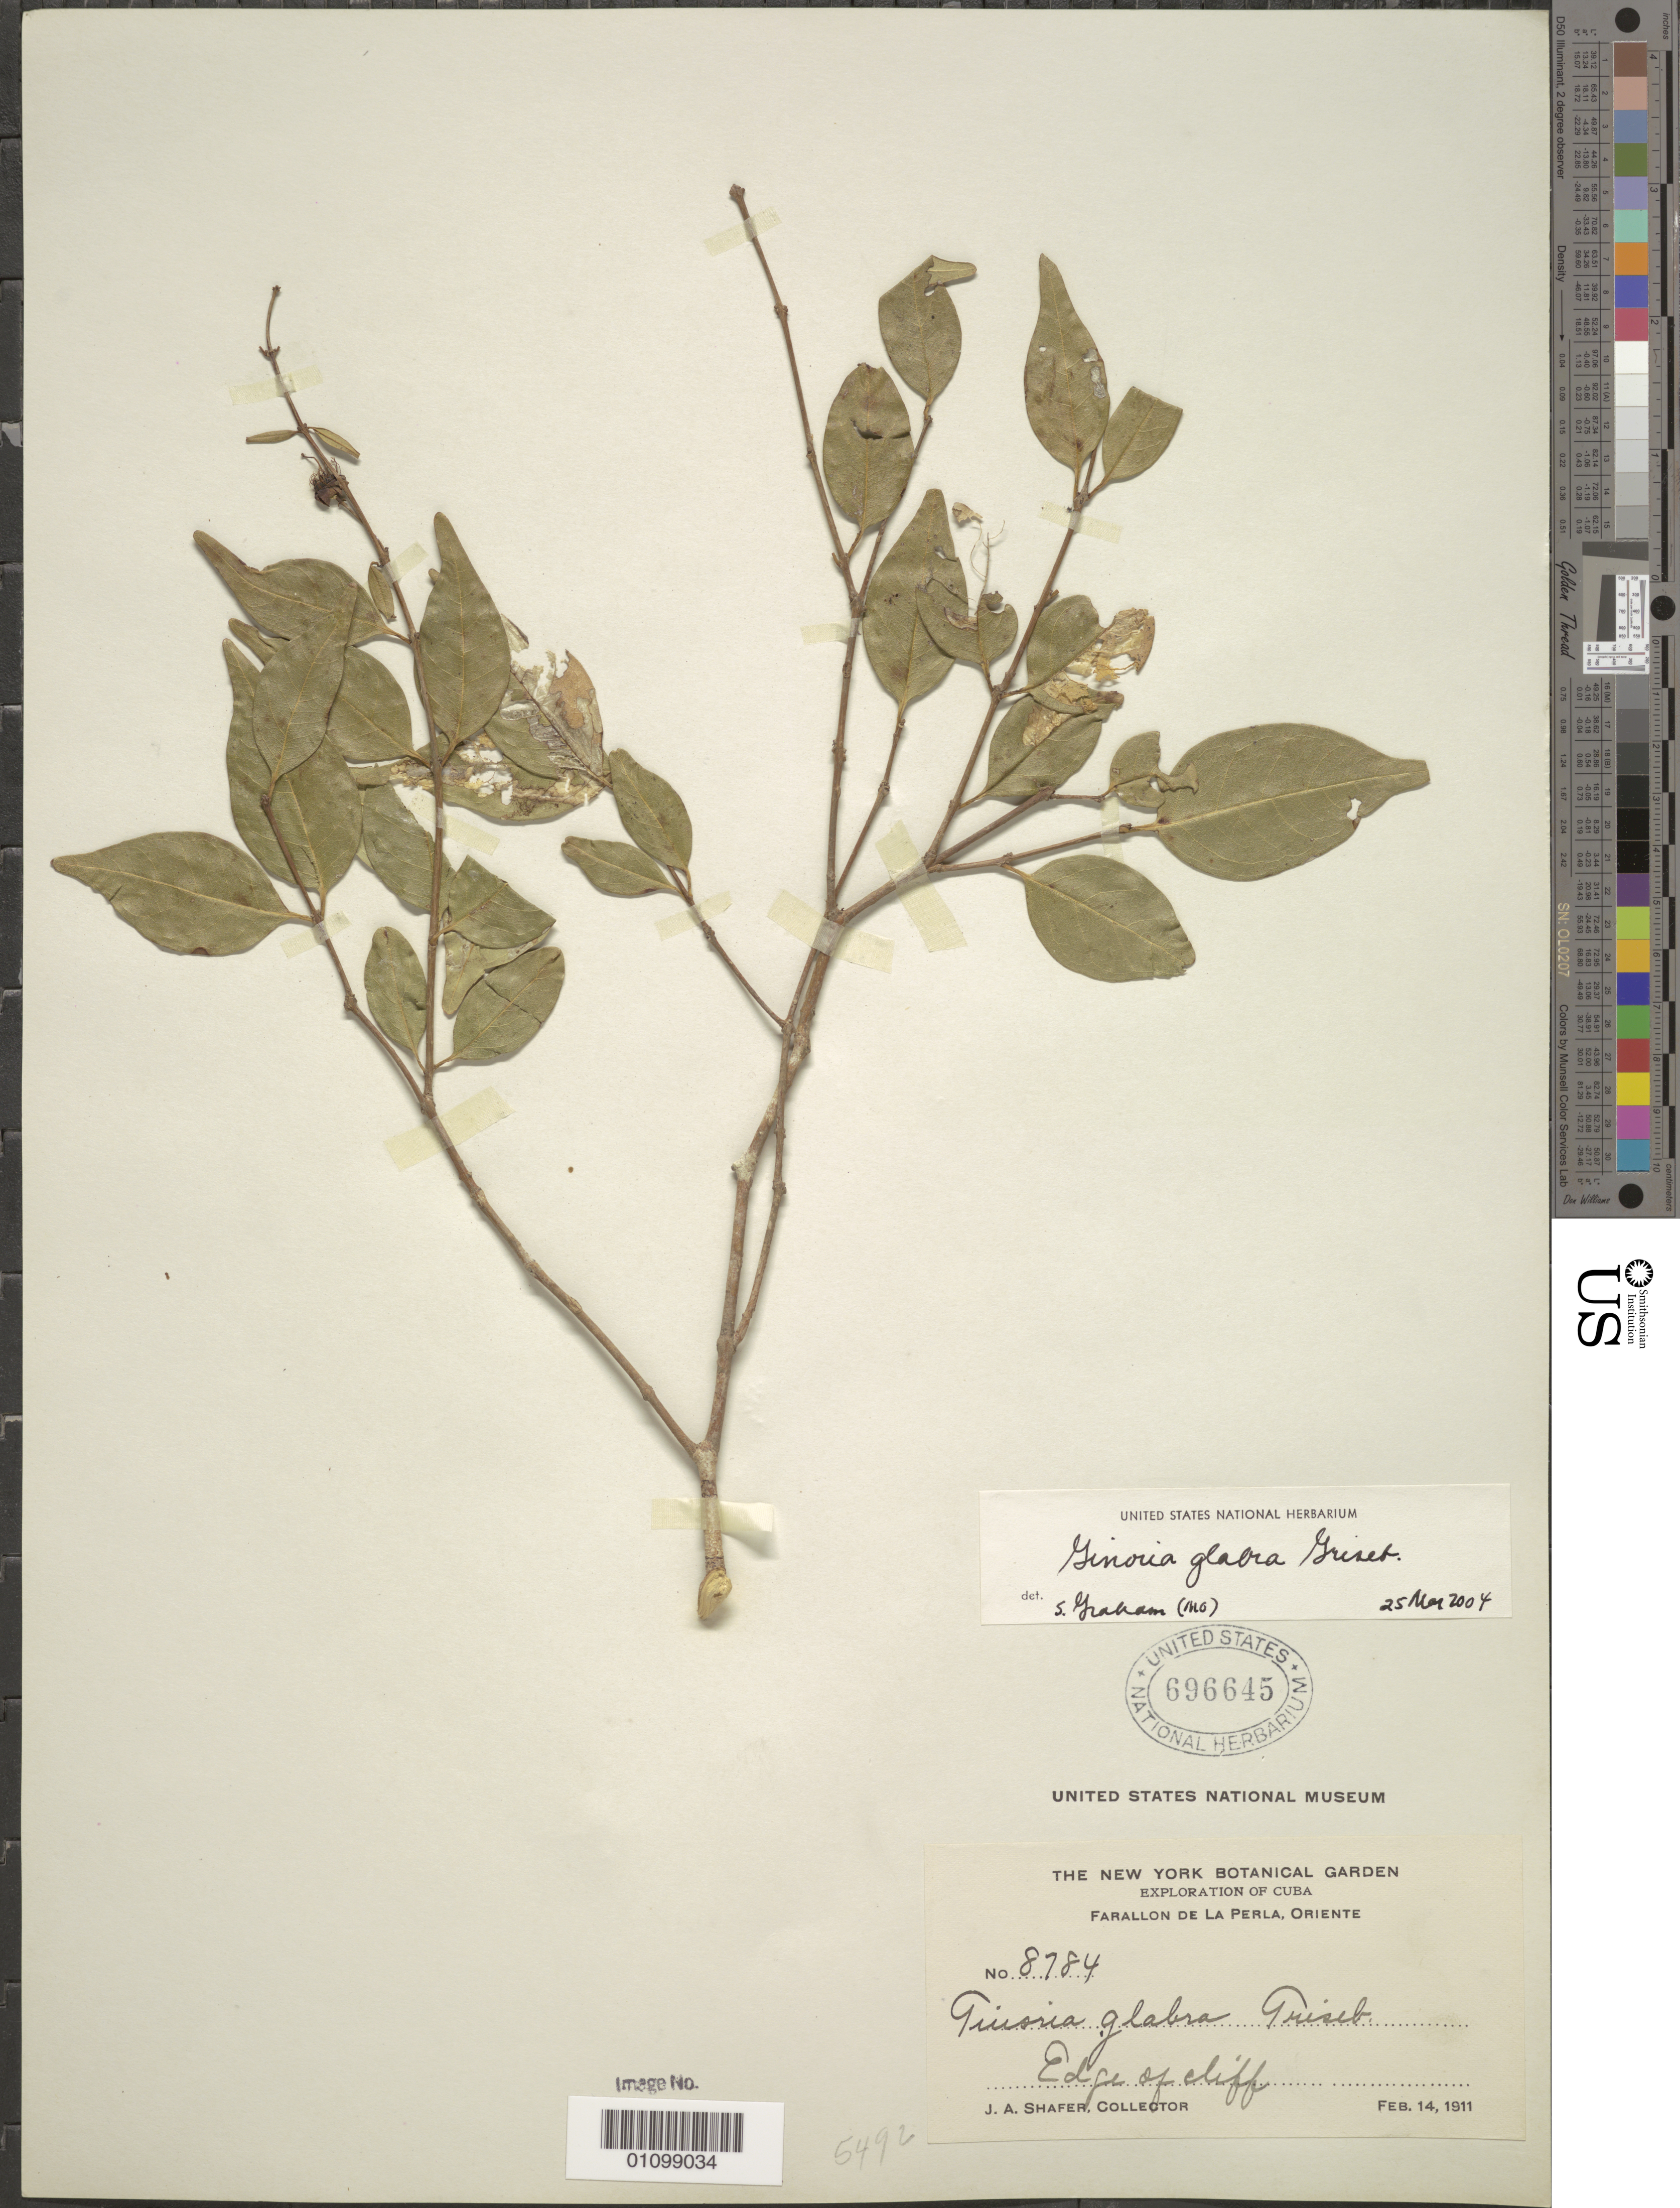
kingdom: Plantae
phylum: Tracheophyta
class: Magnoliopsida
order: Myrtales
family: Lythraceae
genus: Ginoria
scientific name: Ginoria glabra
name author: Griseb.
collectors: J. A. Shafer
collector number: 8784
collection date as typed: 14 Feb 1911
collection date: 1911-02-14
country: Cuba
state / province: Oriente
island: Cuba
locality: Farallon de La Perla Edge of cliff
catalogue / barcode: US 696645